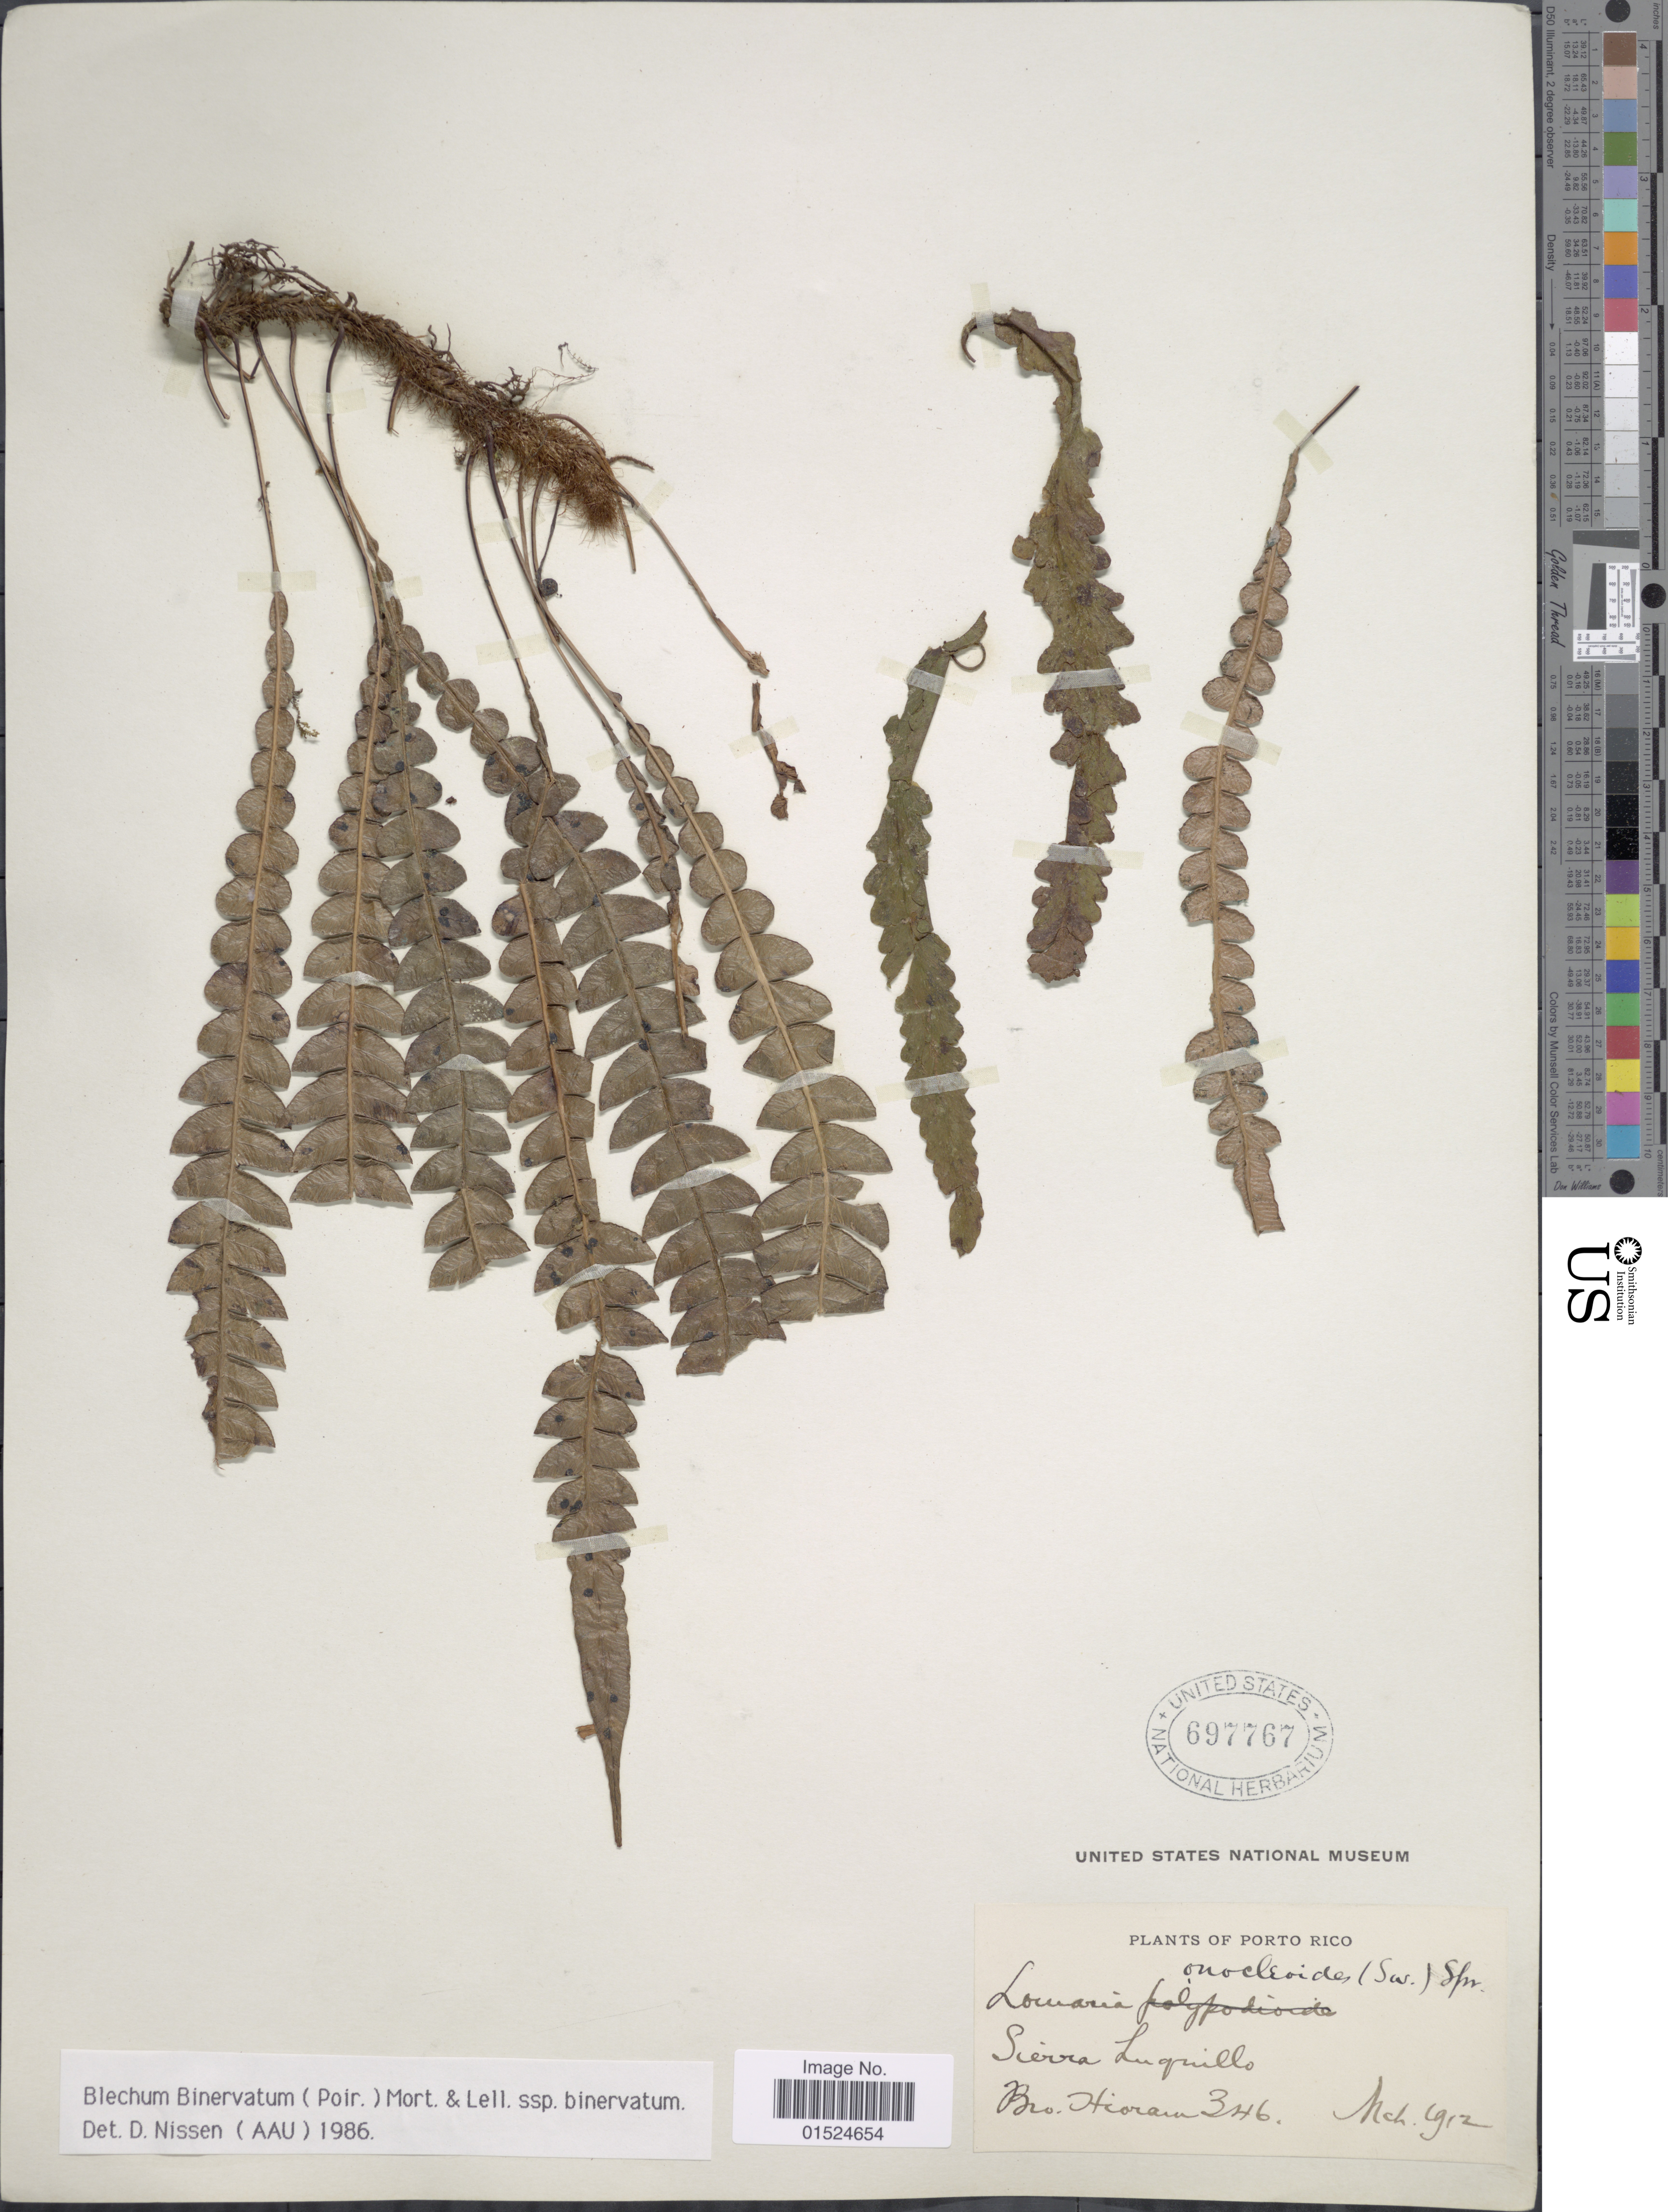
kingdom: Plantae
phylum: Tracheophyta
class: Polypodiopsida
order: Polypodiales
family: Blechnaceae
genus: Blechnum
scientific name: Blechnum binervatum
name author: (Poir.) C.V. Morton & Lellinger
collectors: Bro. Hioram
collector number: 346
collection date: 1912-03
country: Puerto Rico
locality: Sierra Luquillo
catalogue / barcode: US 697767